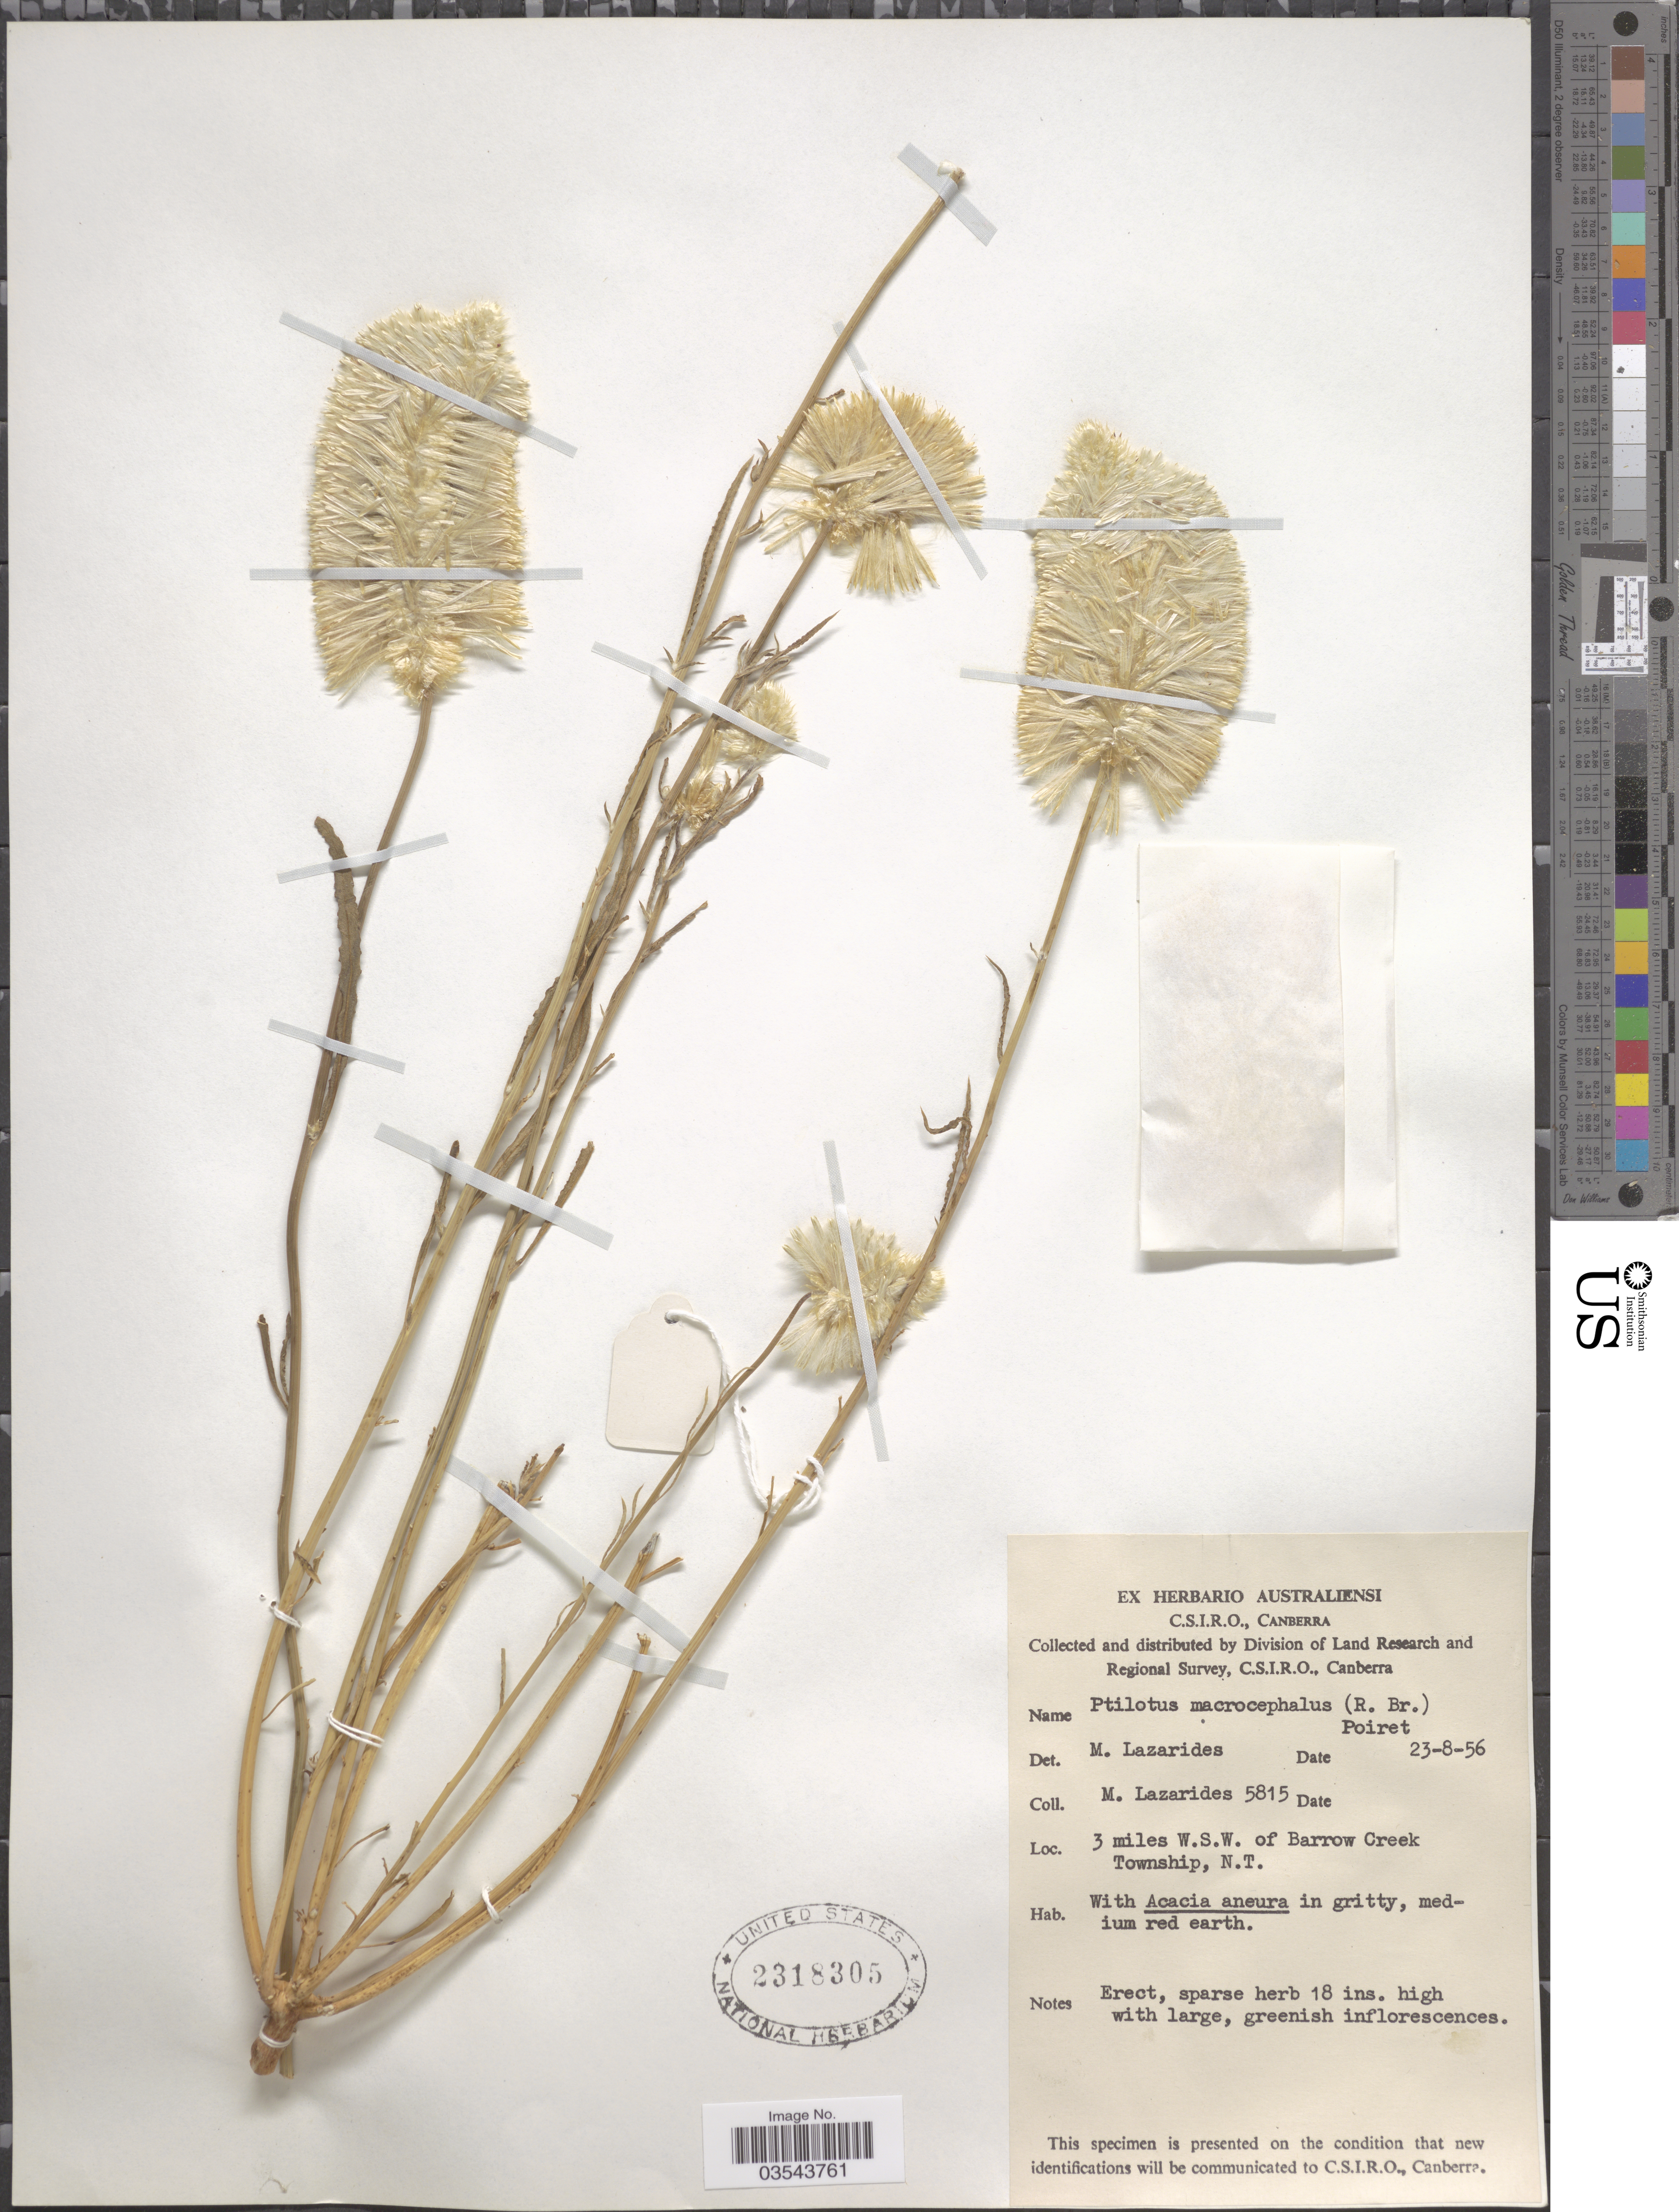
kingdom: Plantae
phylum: Tracheophyta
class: Magnoliopsida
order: Caryophyllales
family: Amaranthaceae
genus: Ptilotus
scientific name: Ptilotus macrocephalus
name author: (R. Br.) Poir.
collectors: M. Lazarides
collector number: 5815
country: Australia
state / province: Northern Territory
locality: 3 miles W.S.W. of Barrow Creek Township, N.T.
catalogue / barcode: US 2318305